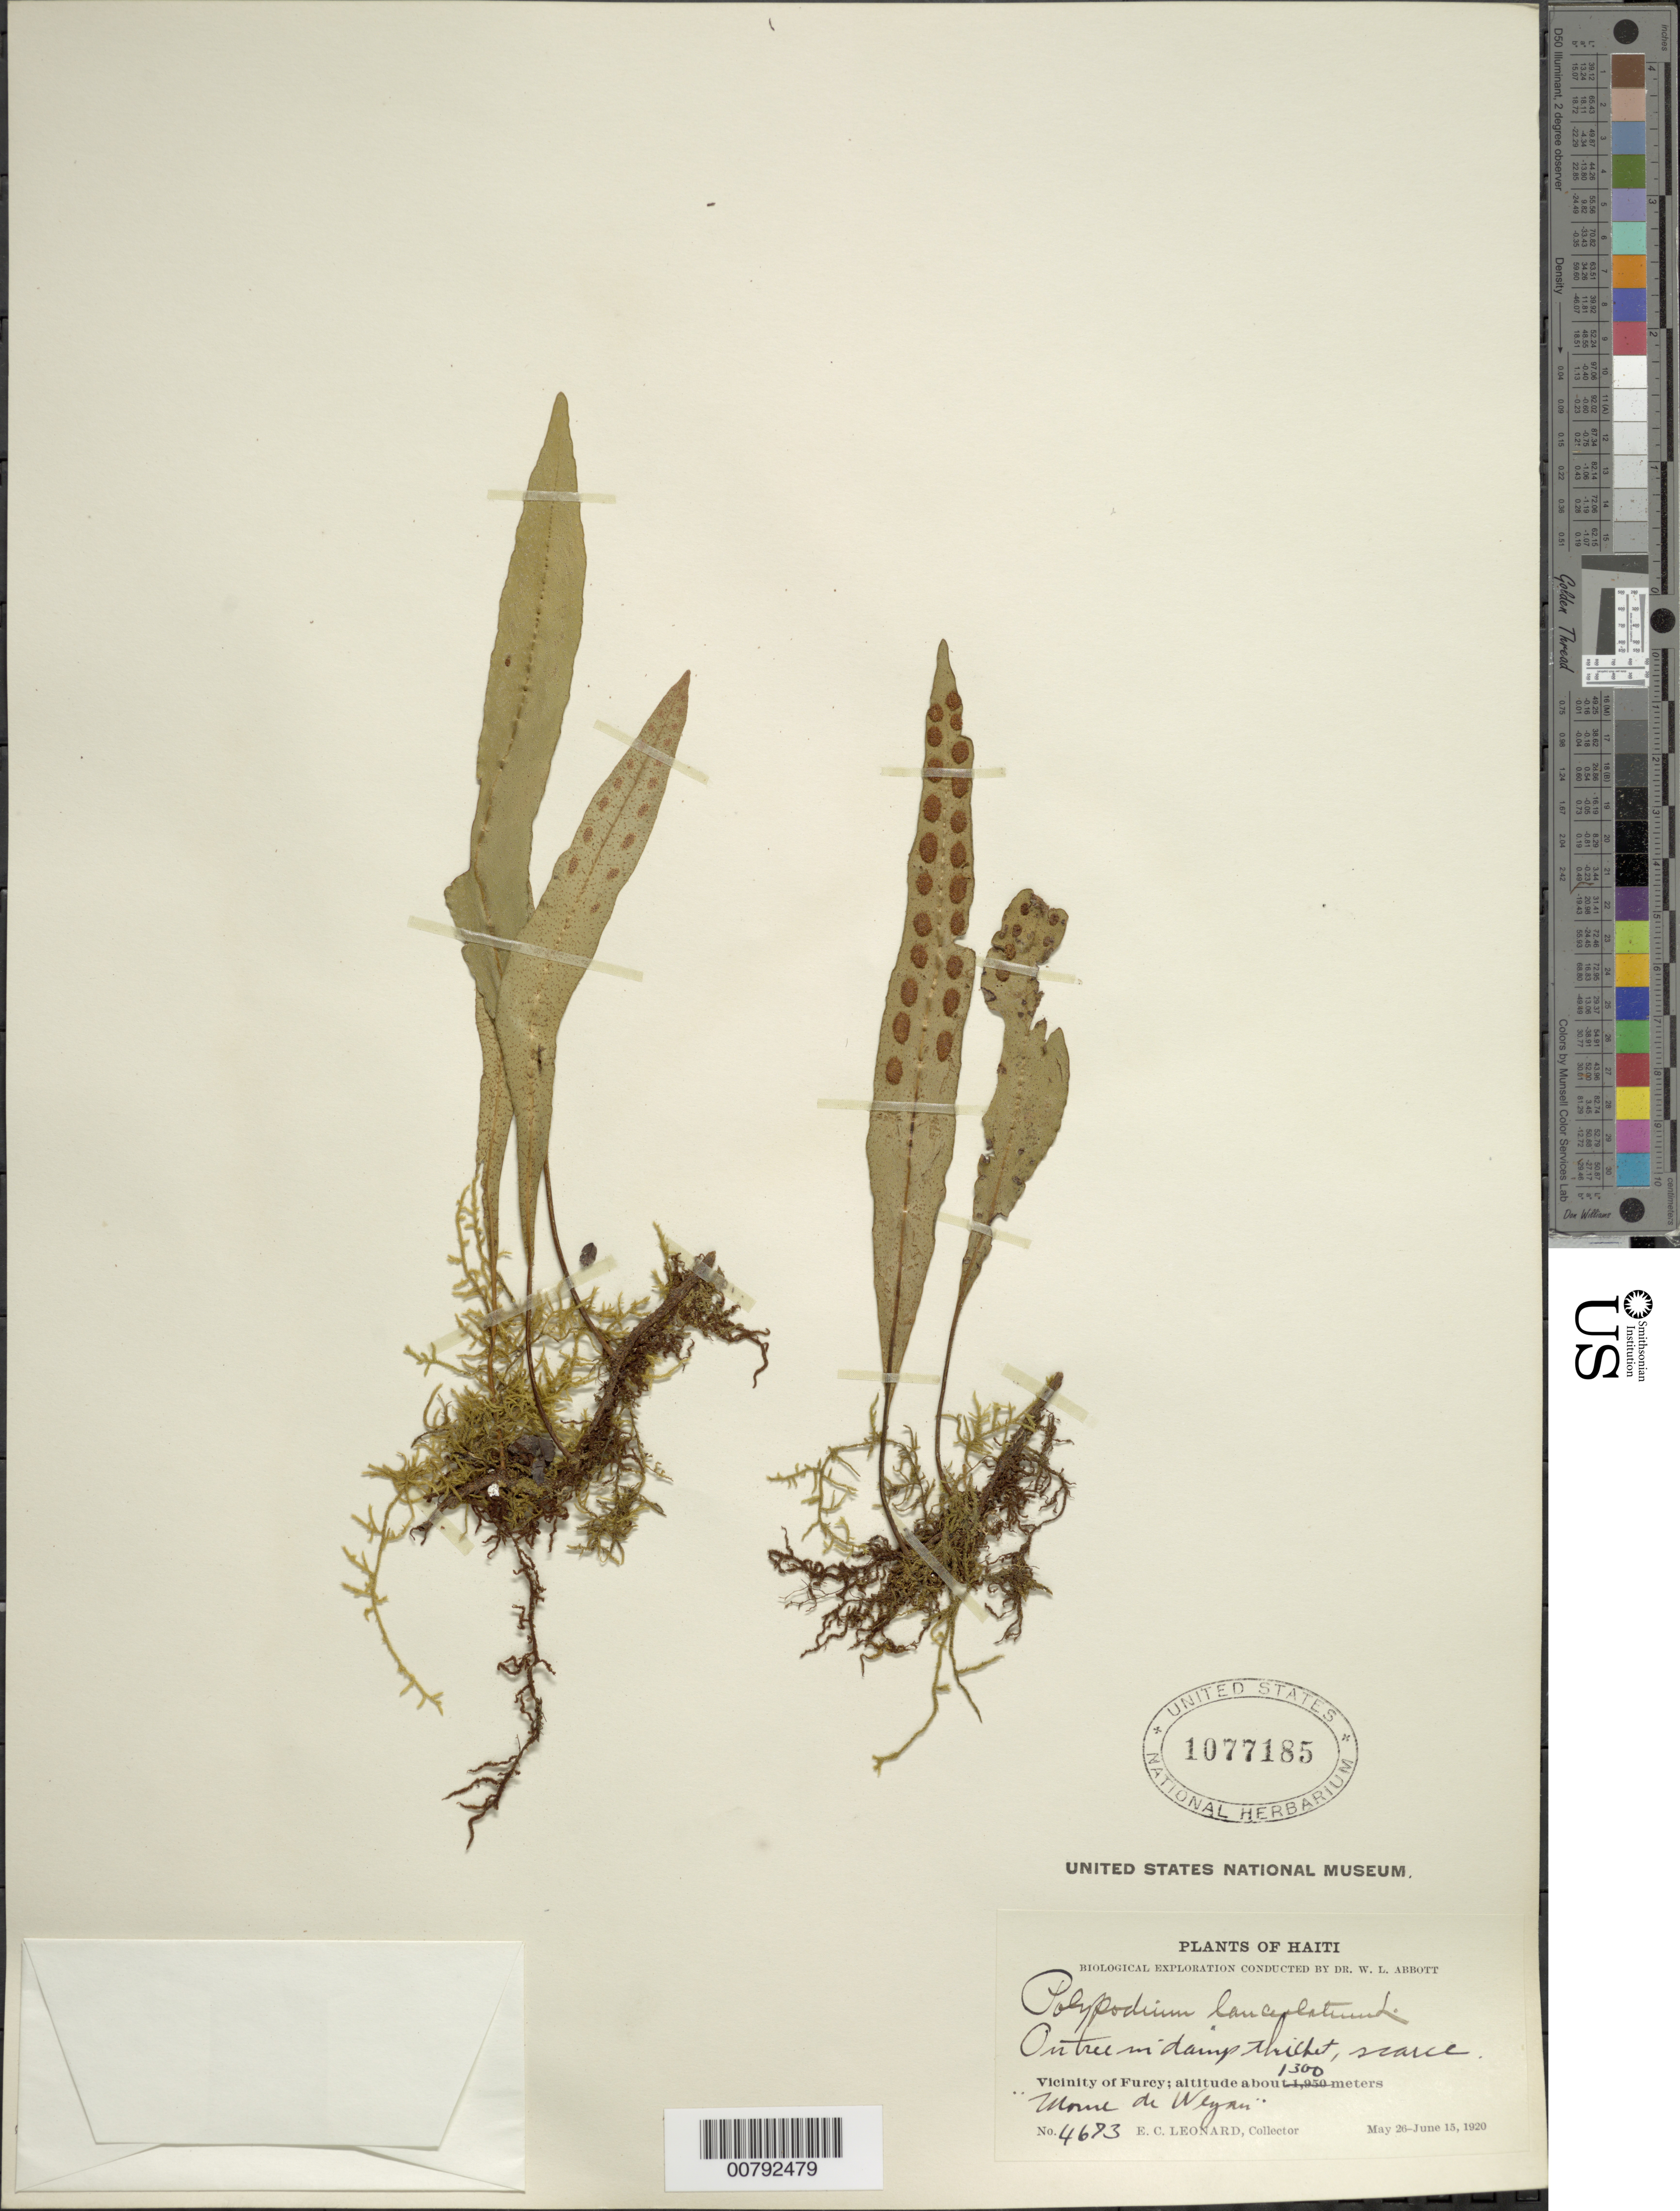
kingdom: Plantae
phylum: Tracheophyta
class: Polypodiopsida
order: Polypodiales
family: Polypodiaceae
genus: Pleopeltis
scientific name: Pleopeltis marginata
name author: A.R. Sm. & Tejero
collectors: E. C. Leonard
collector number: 4673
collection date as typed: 26 May 1920 15 Jun 1920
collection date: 1920-05-26/1920-06-15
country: Haiti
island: Hispaniola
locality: Furcy vicinity, Morne de Weyan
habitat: On tree in damp thicket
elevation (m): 1300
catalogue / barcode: US 1077185